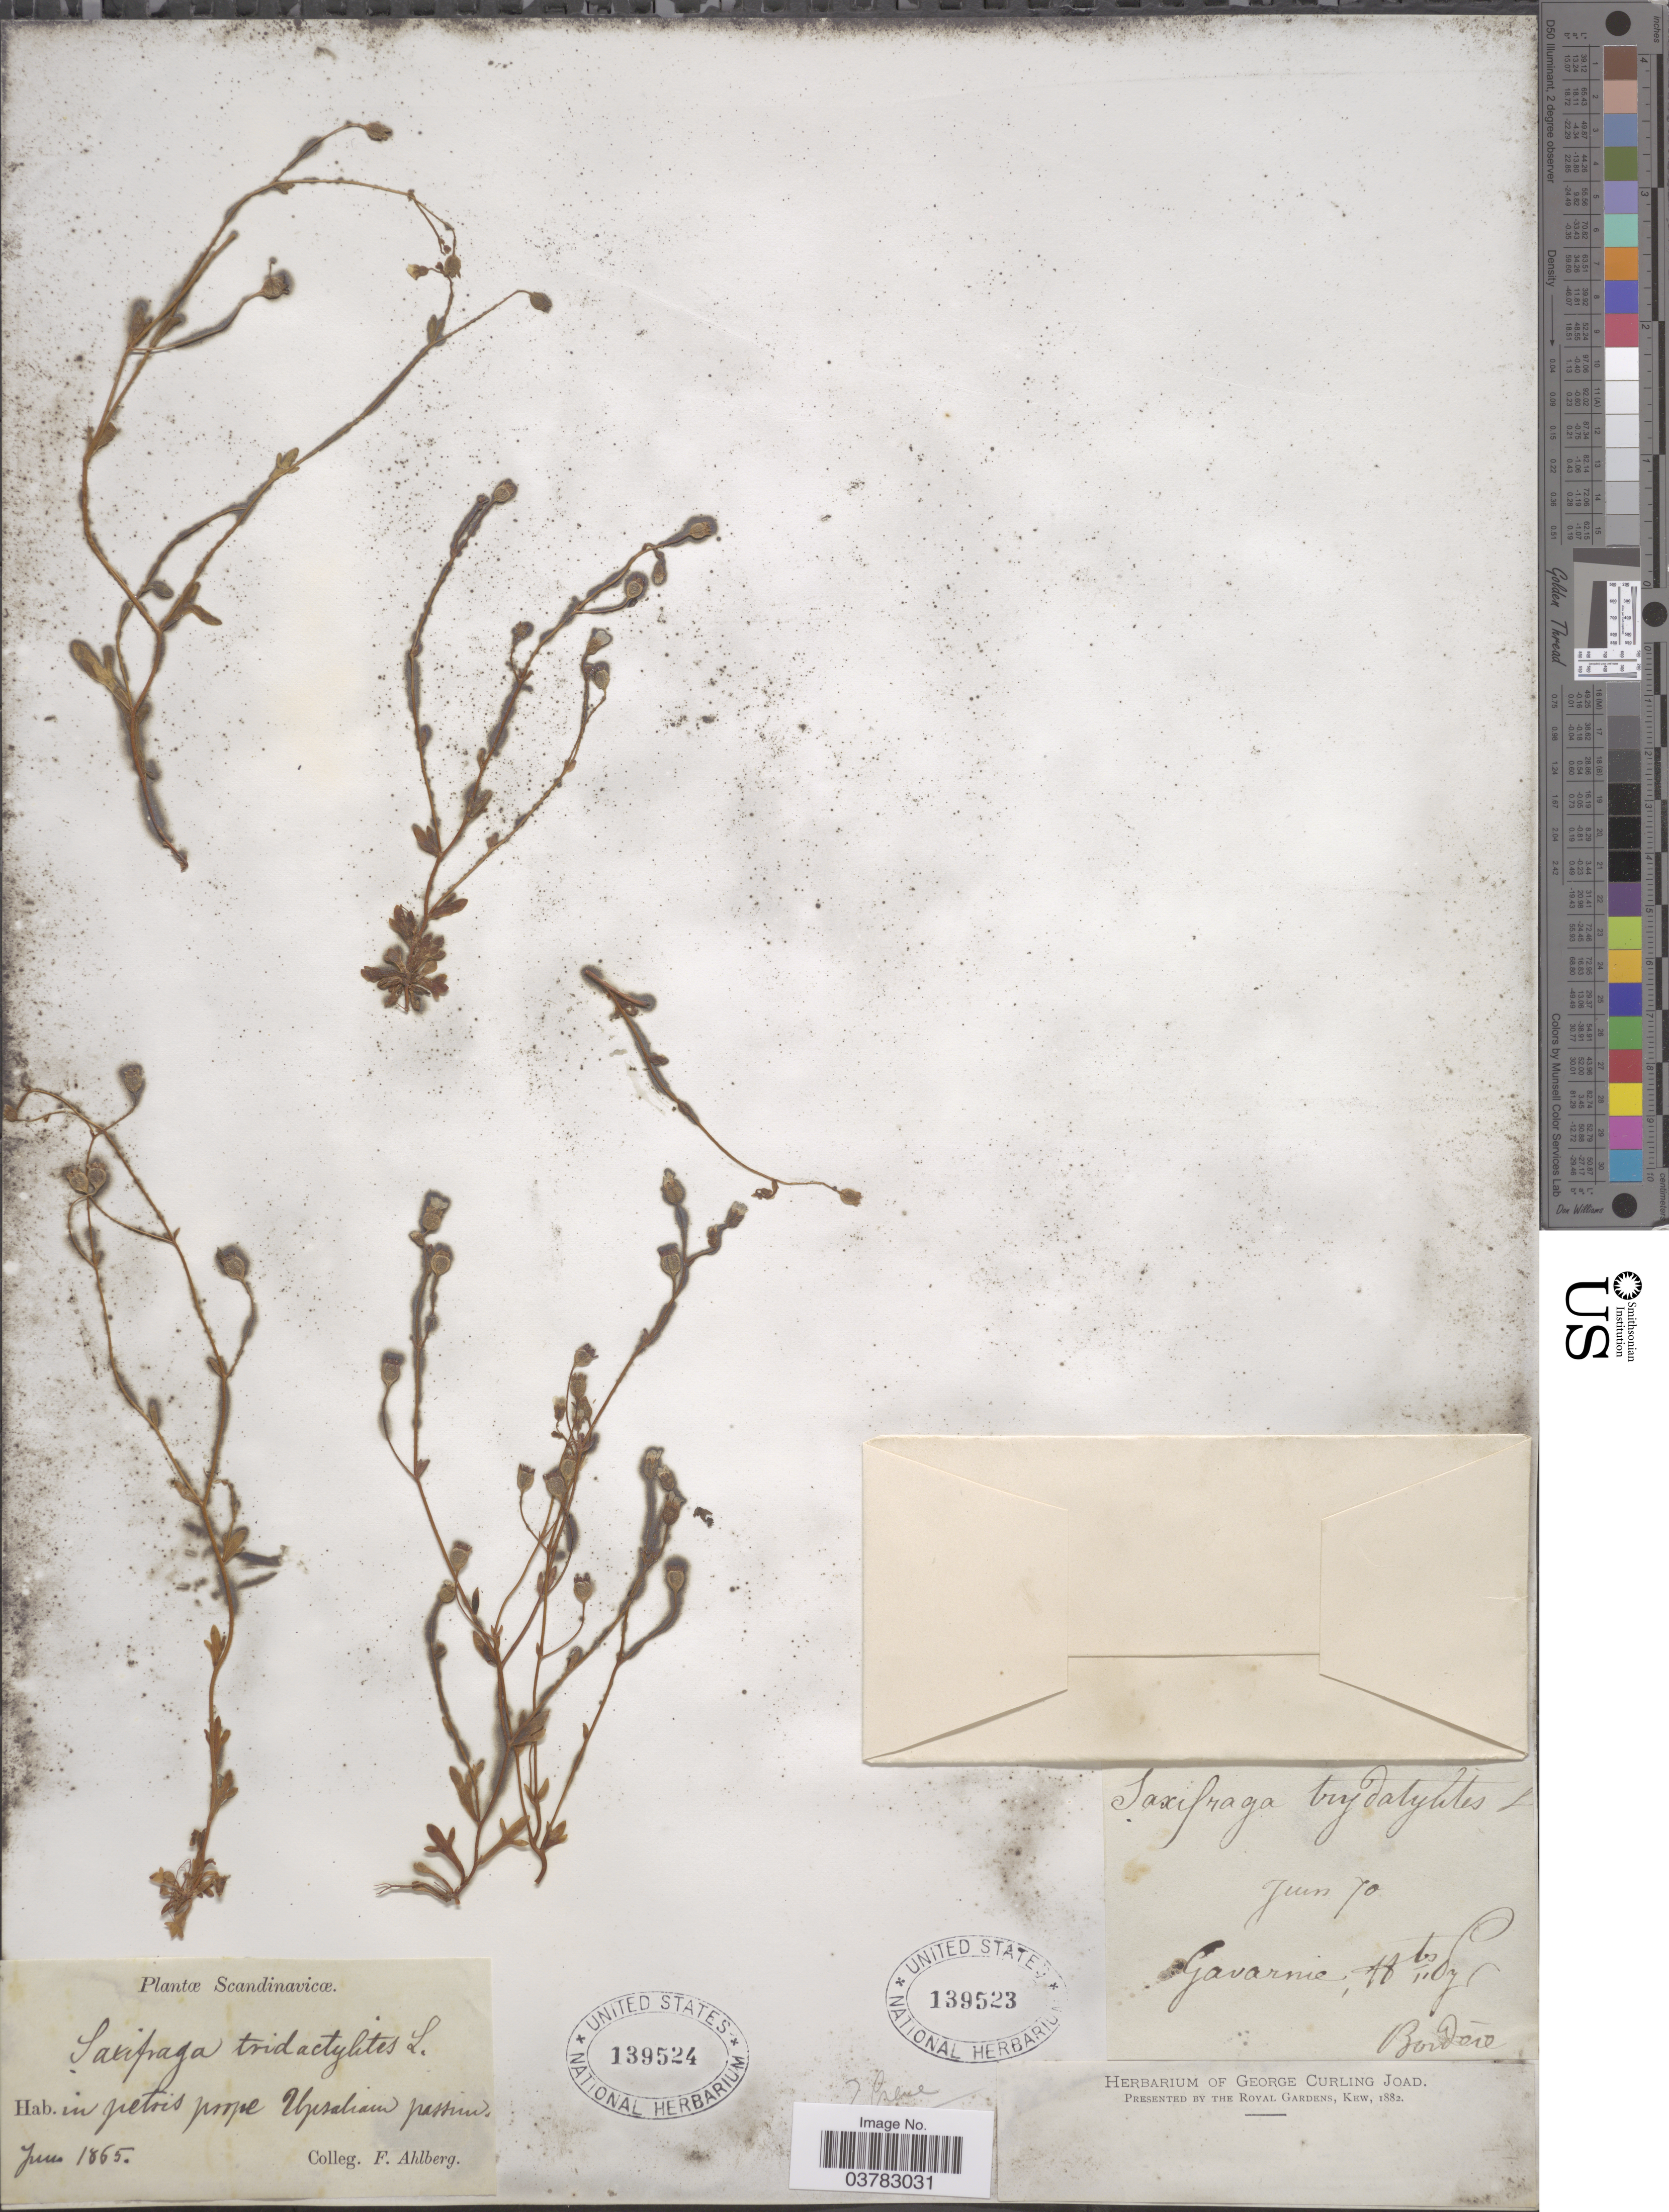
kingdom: Plantae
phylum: Tracheophyta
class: Magnoliopsida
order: Saxifragales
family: Saxifragaceae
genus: Saxifraga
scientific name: Saxifraga tridactylites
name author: L.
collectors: F. Ahlberg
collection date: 1865-06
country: Sweden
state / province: Uppsala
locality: Scandinavicæ. In petris prope Upsaliam passim.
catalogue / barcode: US 139524-2